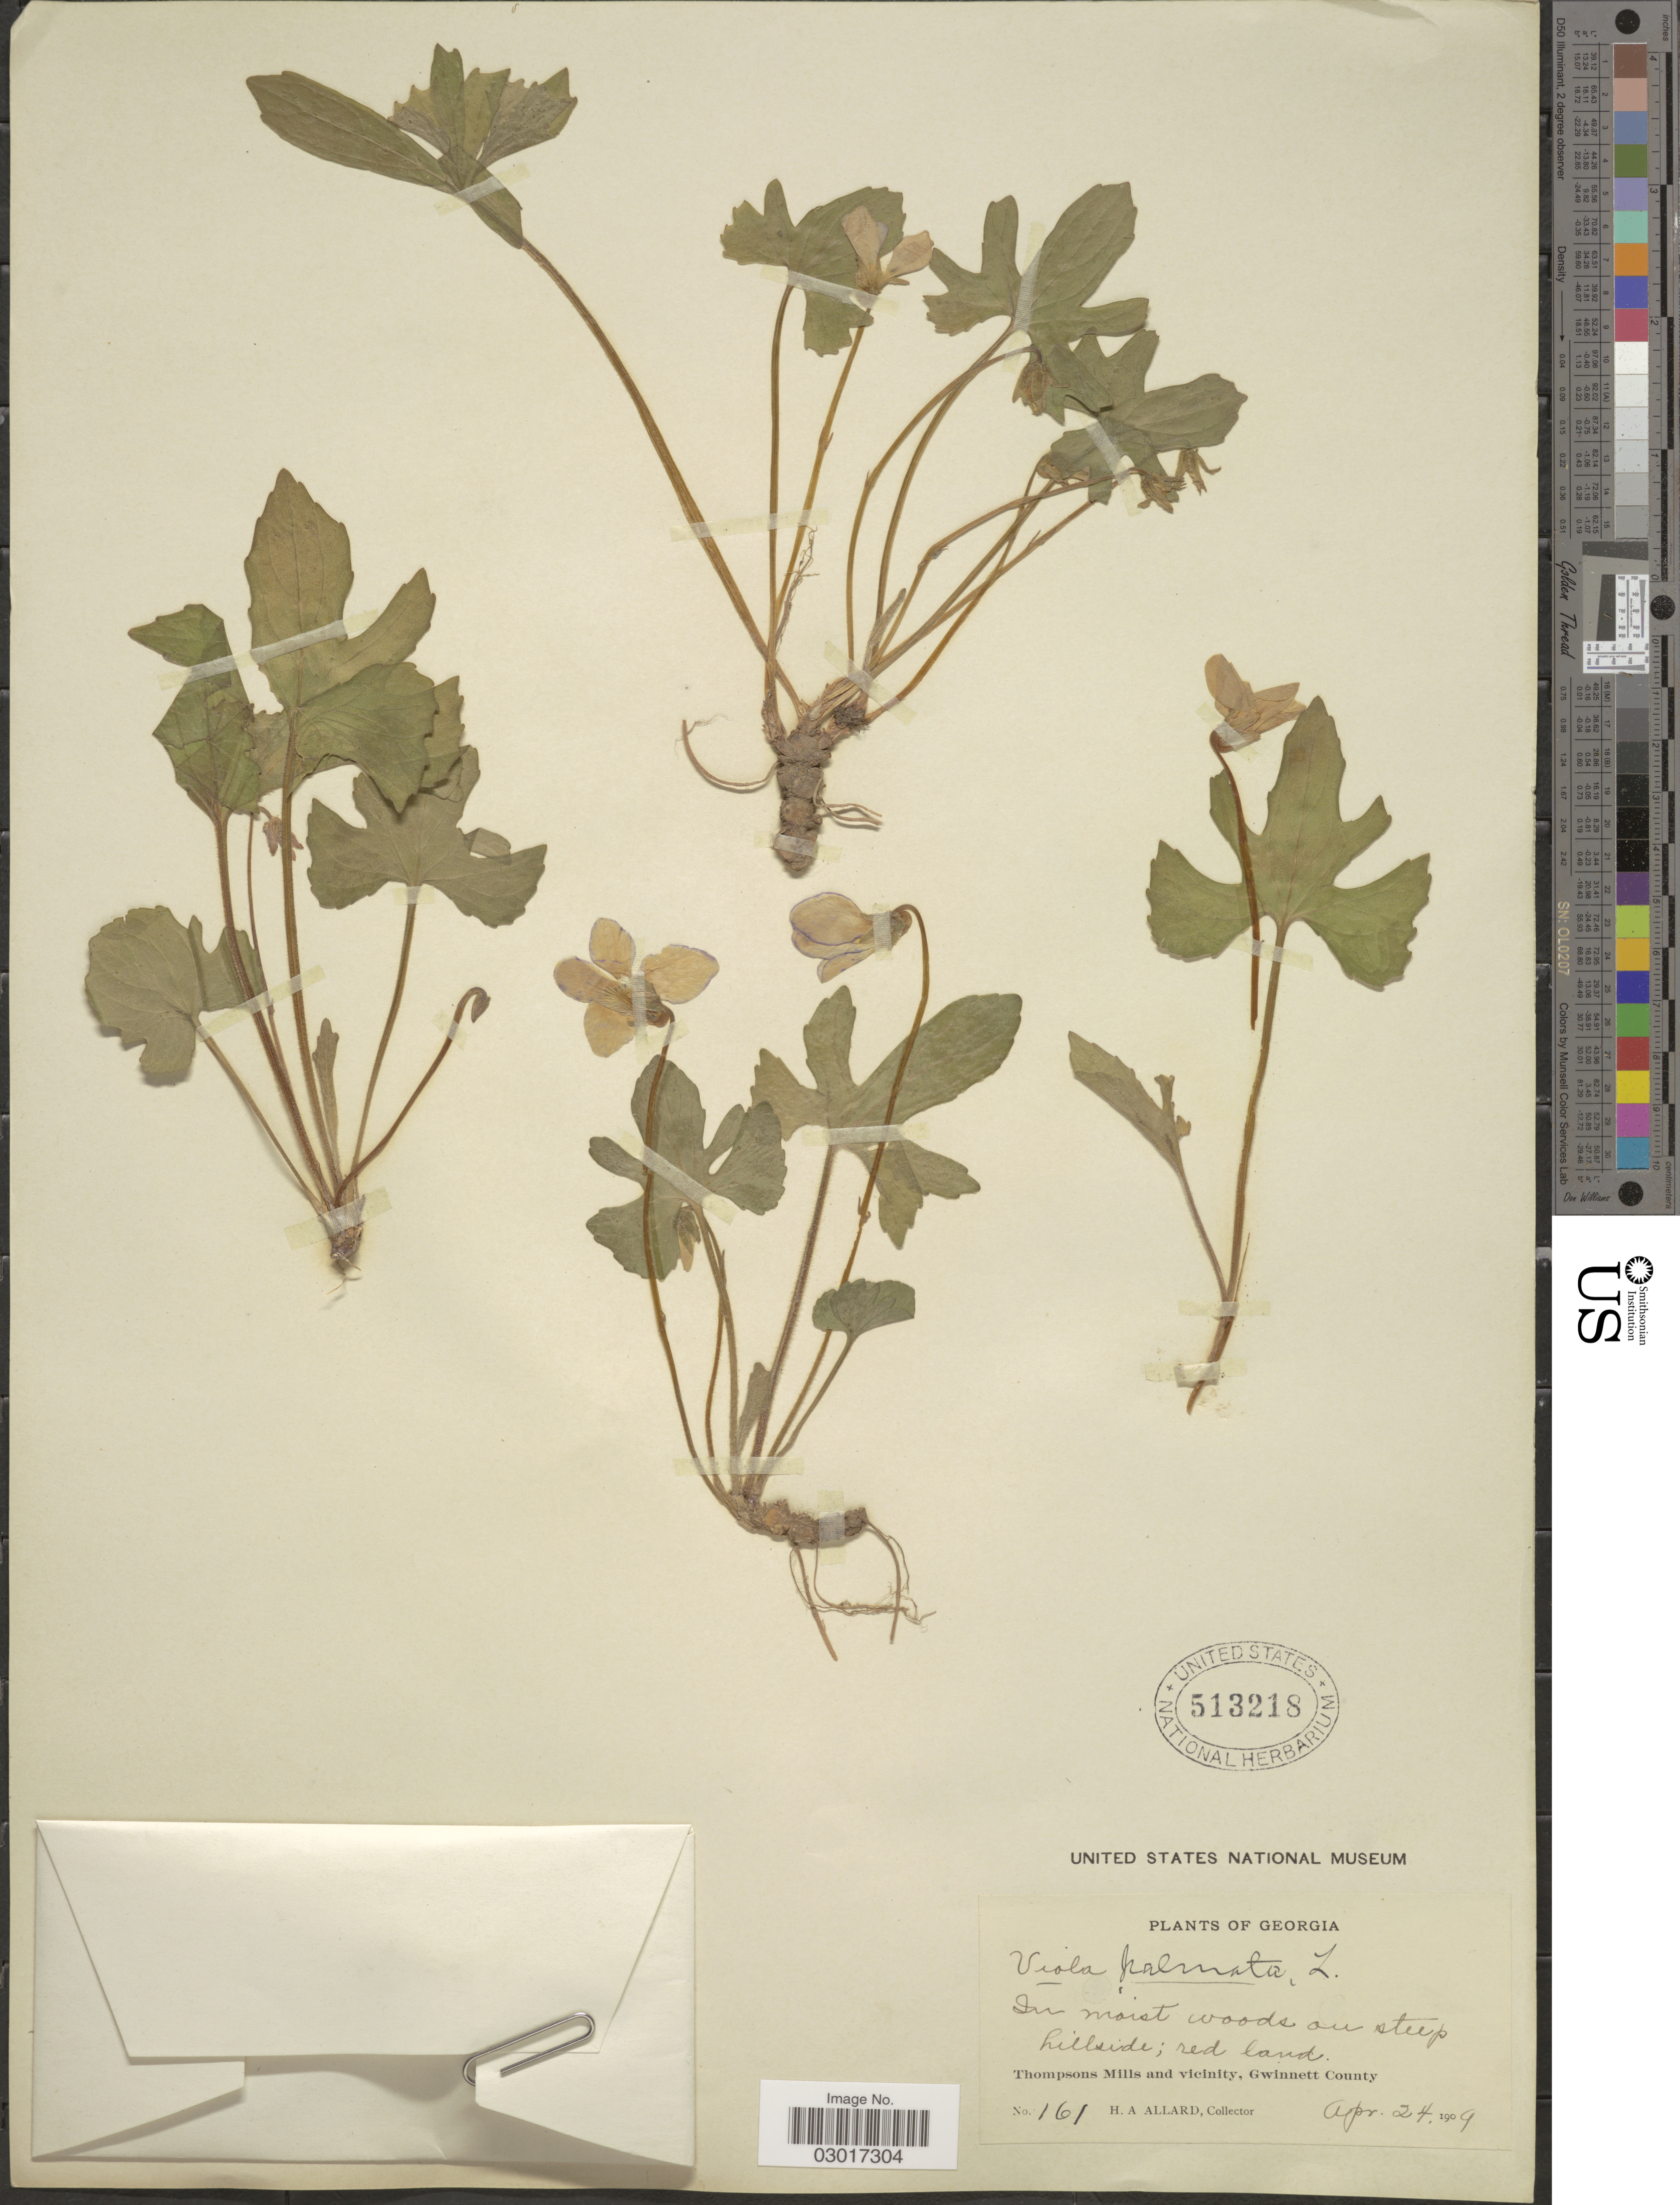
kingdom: Plantae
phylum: Tracheophyta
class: Magnoliopsida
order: Malpighiales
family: Violaceae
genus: Viola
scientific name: Viola triloba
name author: Schwein.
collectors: H. A. Allard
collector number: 161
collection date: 1909-04-24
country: United States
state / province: Georgia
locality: Thompsons Mills and vicinity, Gwinnett County.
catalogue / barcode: US 513218